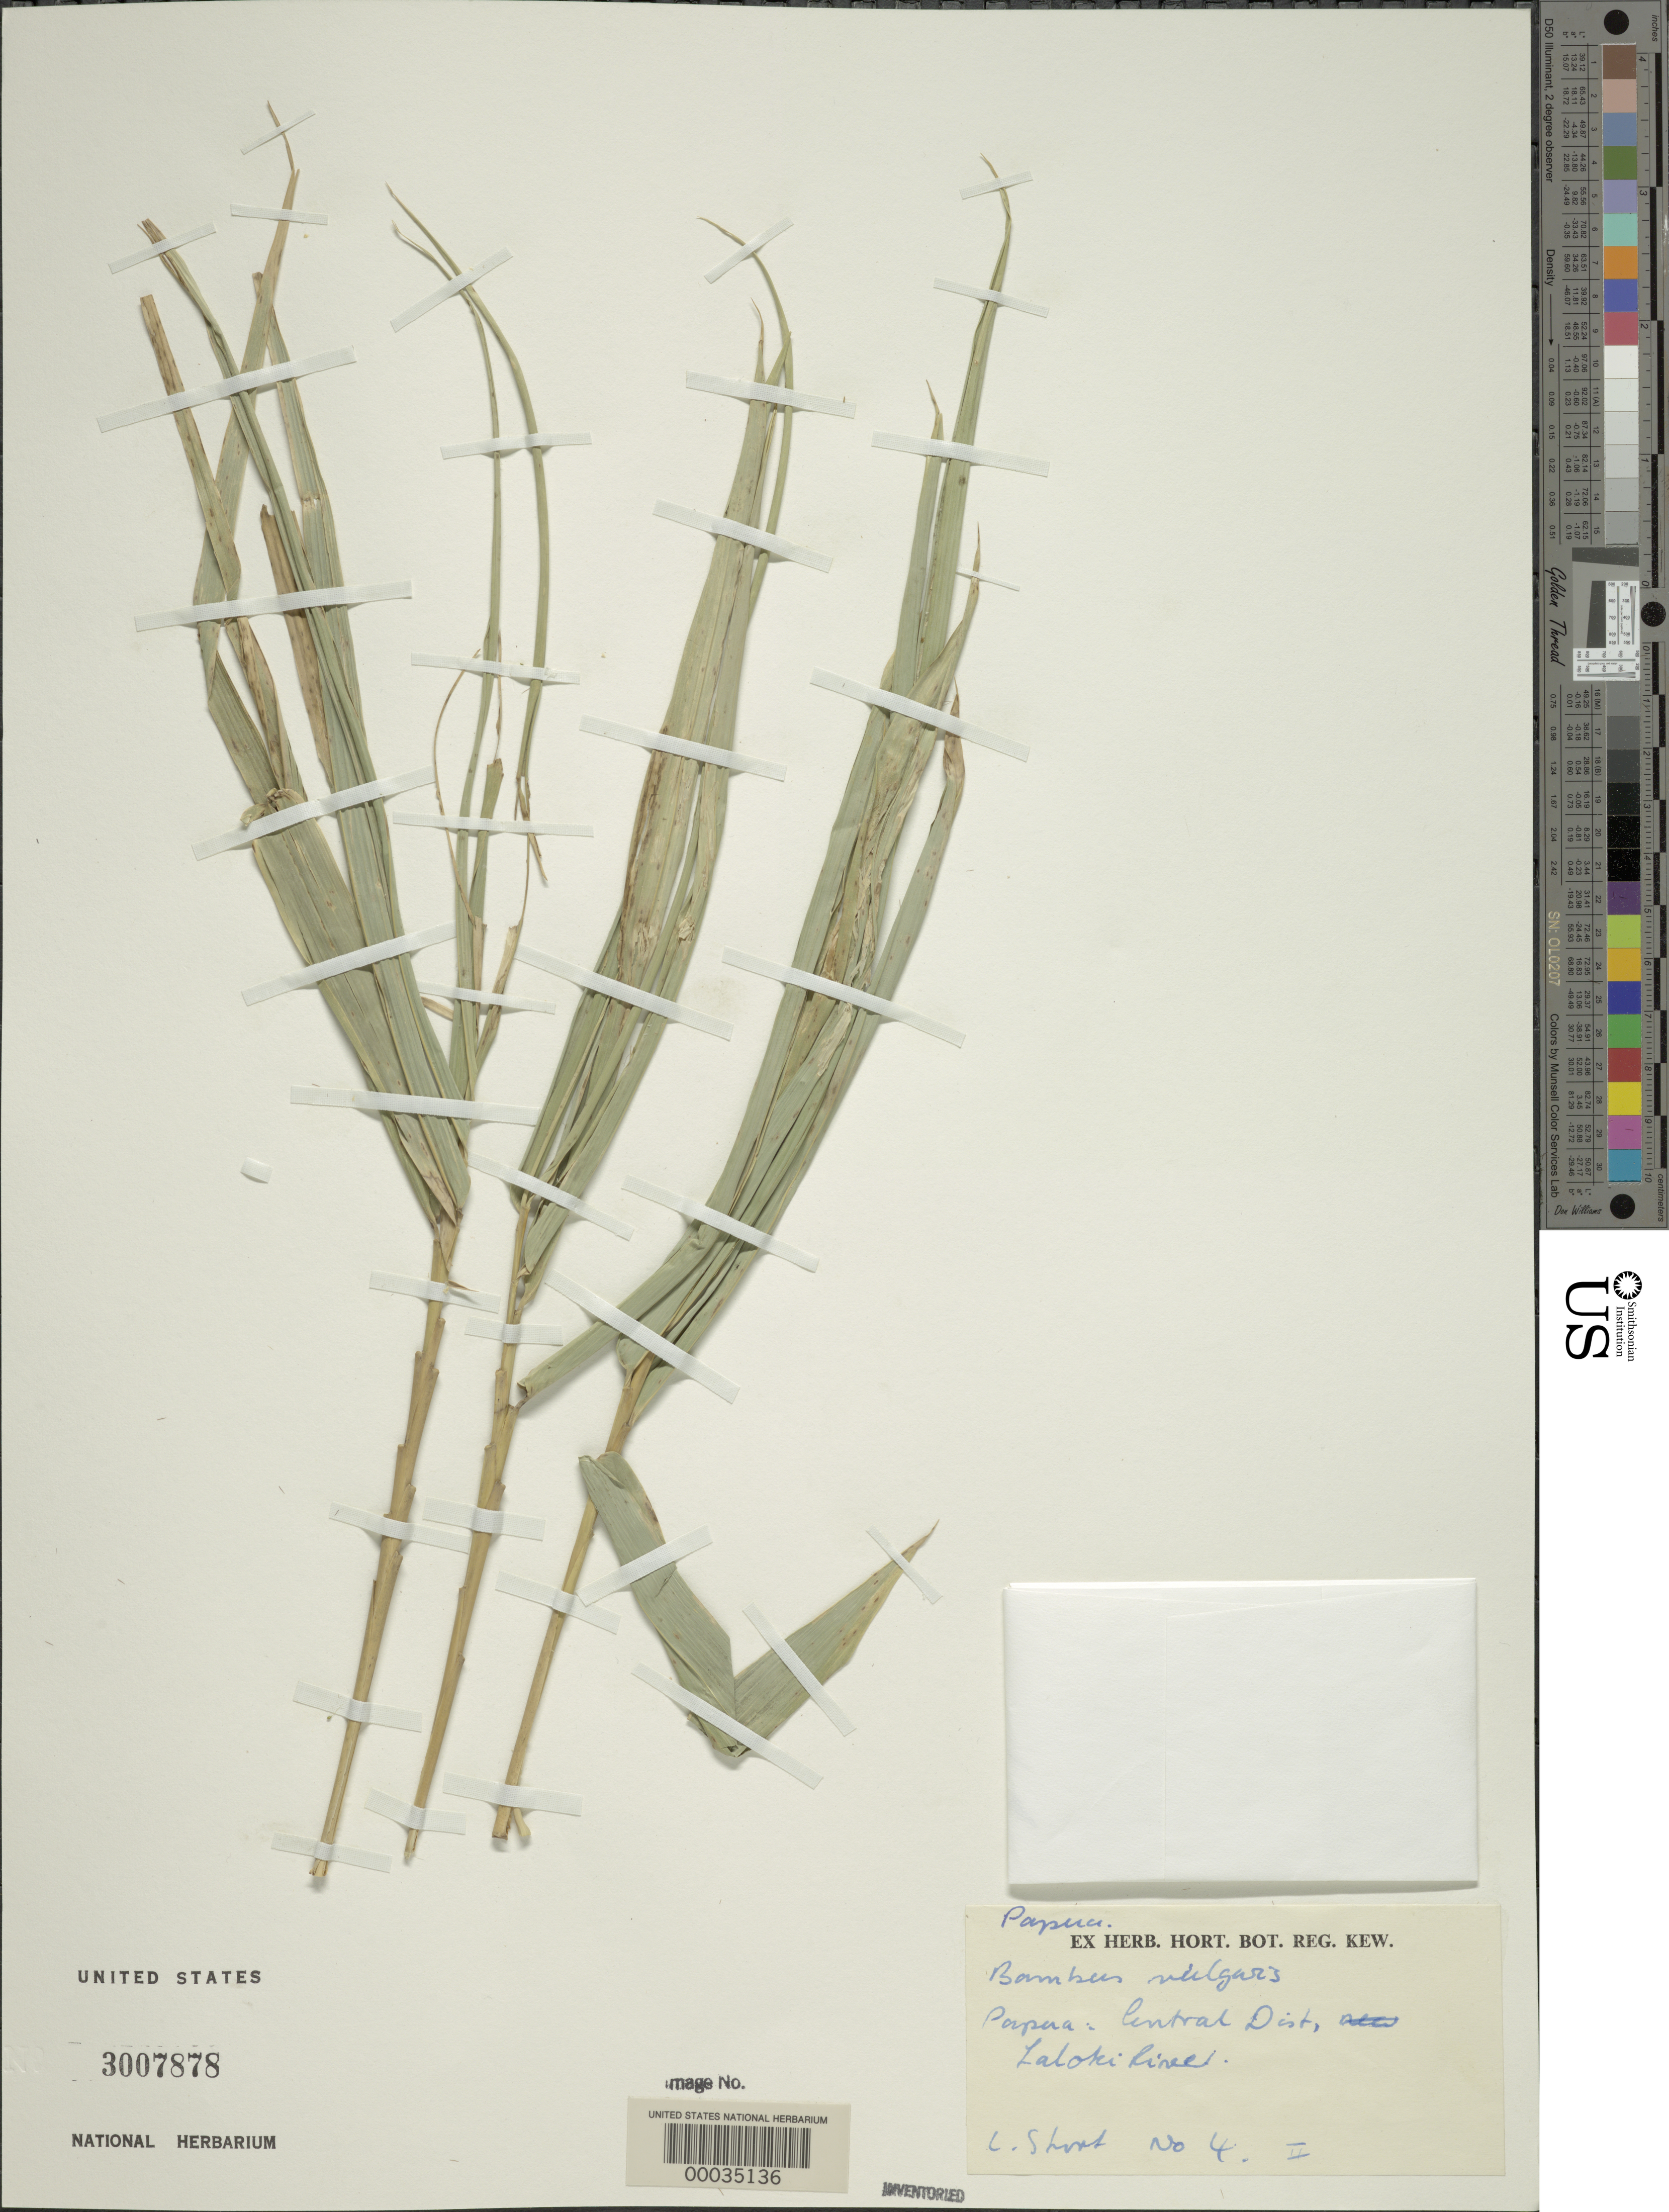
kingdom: Plantae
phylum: Tracheophyta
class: Liliopsida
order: Poales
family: Poaceae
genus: Bambusa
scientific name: Bambusa vulgaris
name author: Schrad. ex J.C. Wendl.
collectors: L. Short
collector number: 4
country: Papua New Guinea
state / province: Central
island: New Guinea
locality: Laloki river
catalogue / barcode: US 3007878